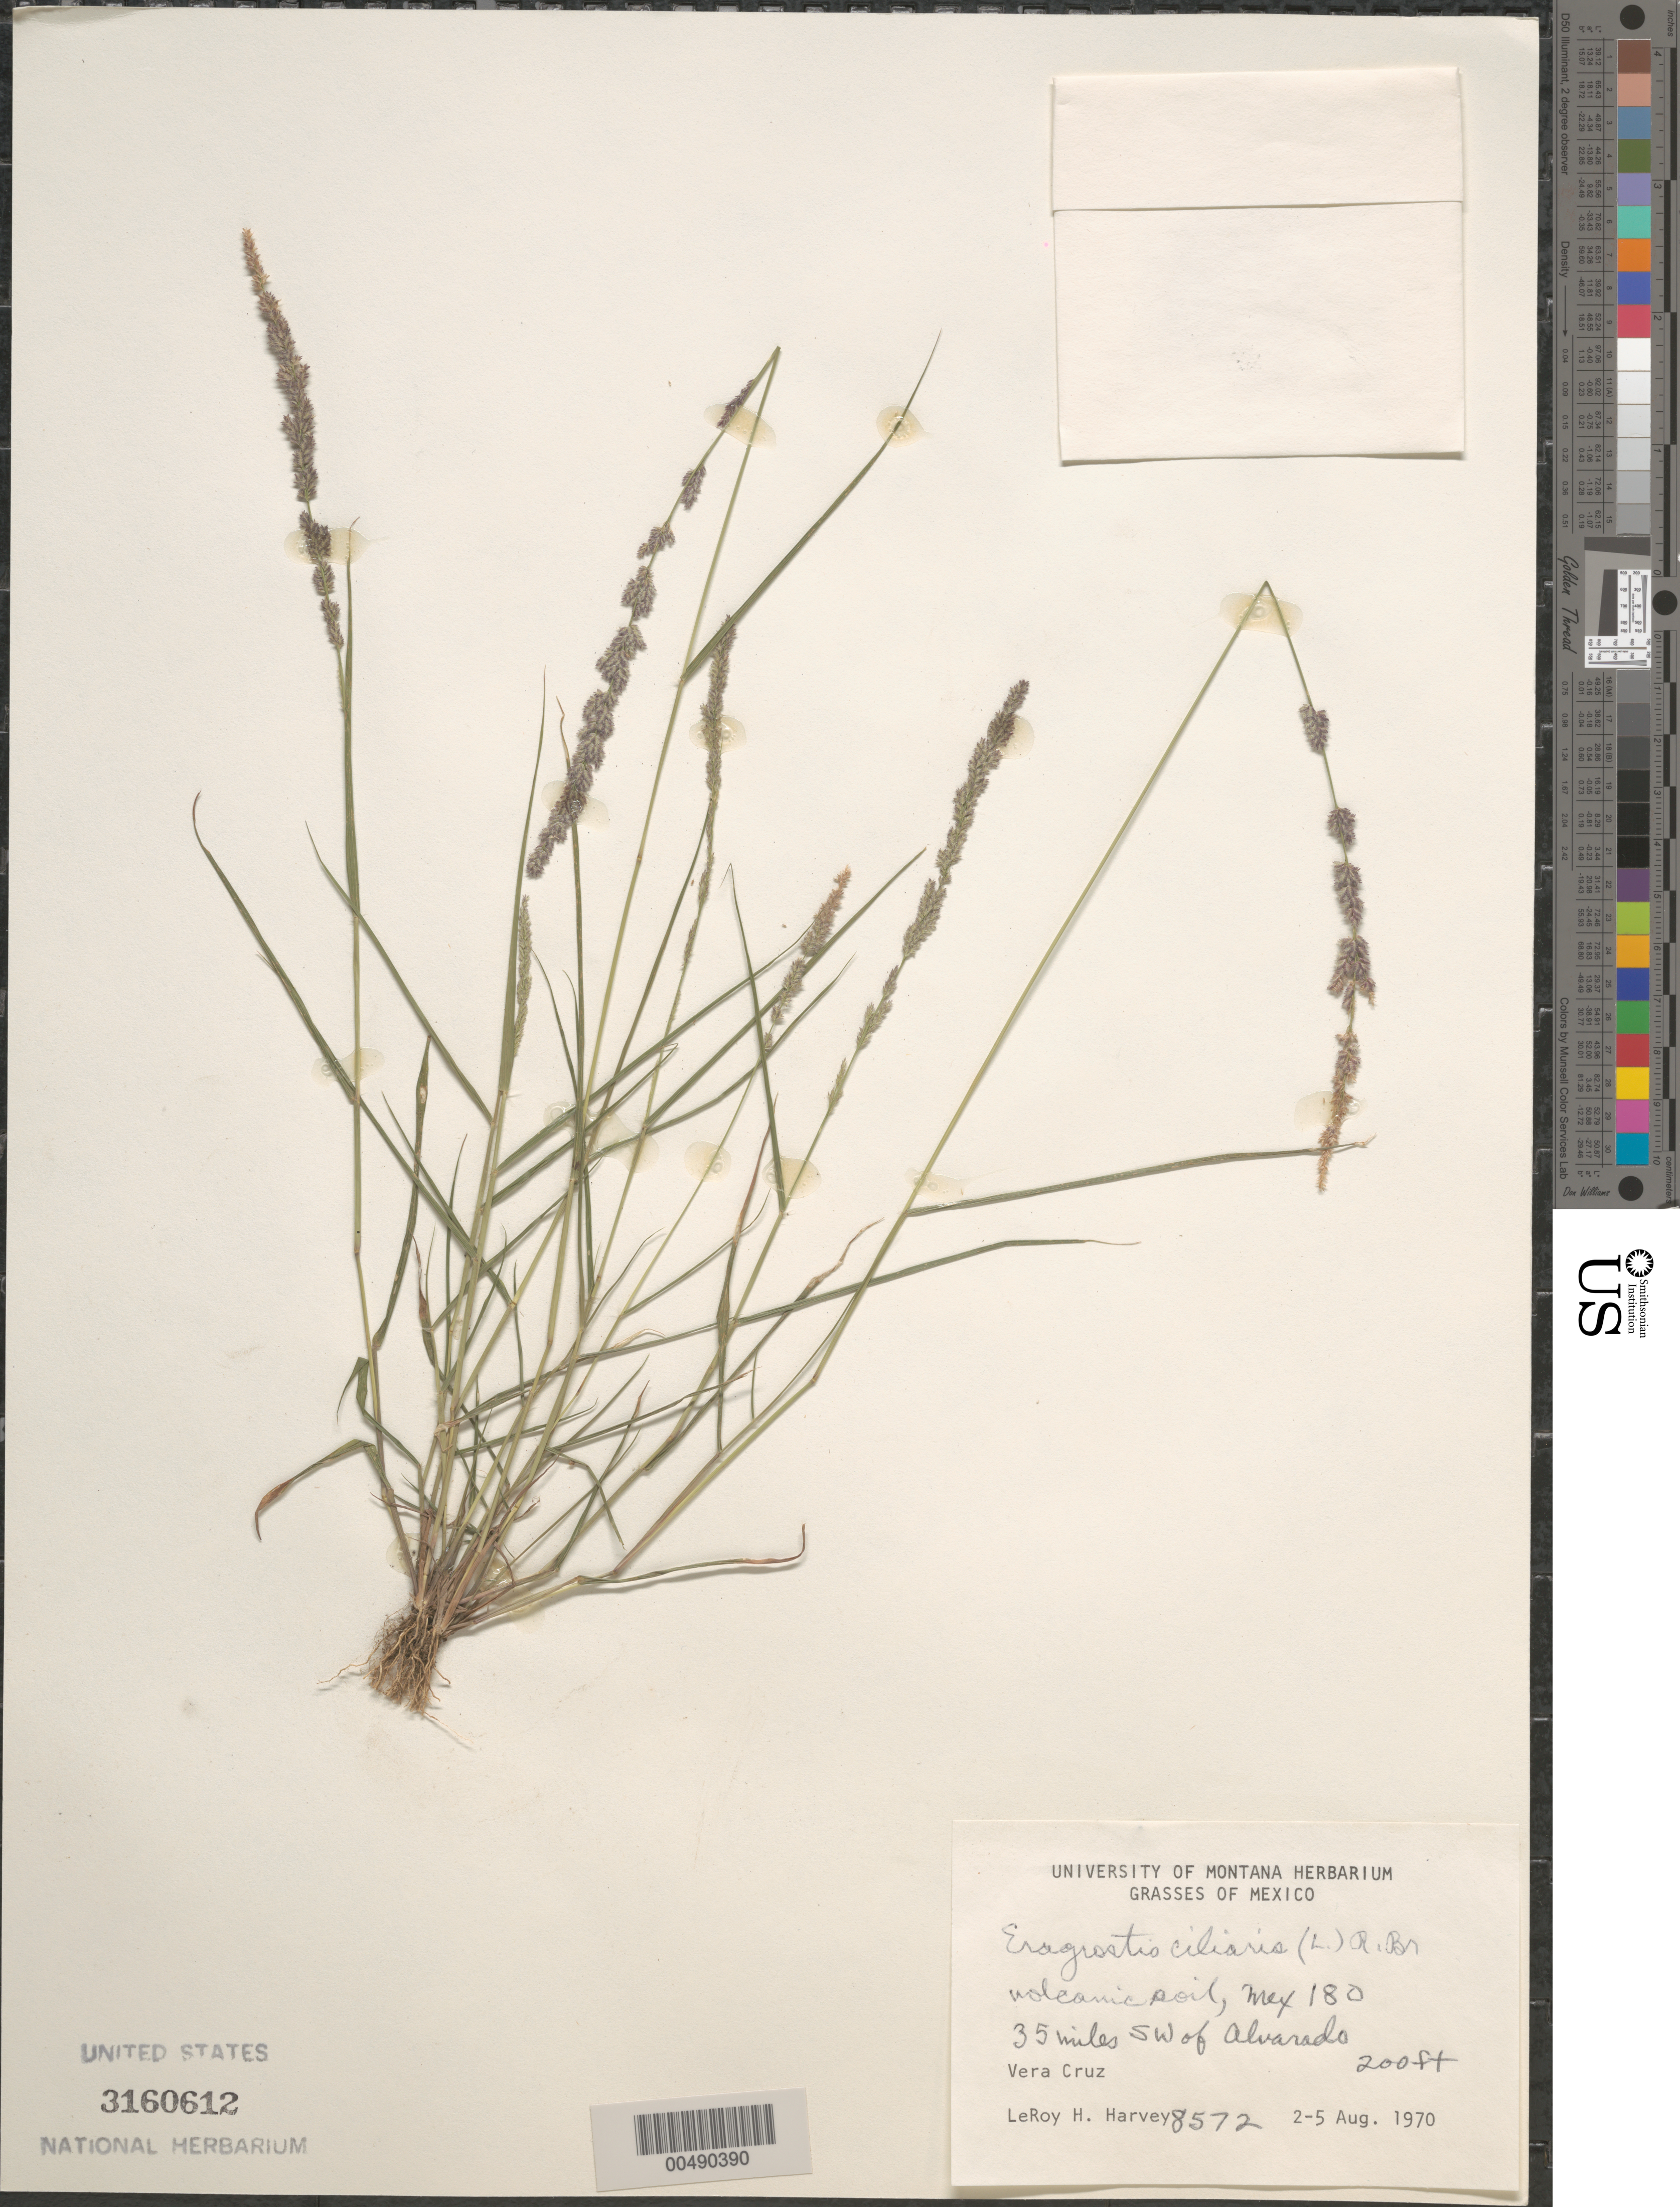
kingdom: Plantae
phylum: Tracheophyta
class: Liliopsida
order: Poales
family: Poaceae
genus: Eragrostis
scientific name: Eragrostis ciliaris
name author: (L.) R. Br.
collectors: L. H. Harvey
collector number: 8572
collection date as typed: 2 Aug 1970 to 5 Aug 1970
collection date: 1970-08-02/1970-08-05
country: Mexico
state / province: Veracruz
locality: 35 mi SW of Alvarado, Mex 180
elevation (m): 61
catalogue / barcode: US 3160612